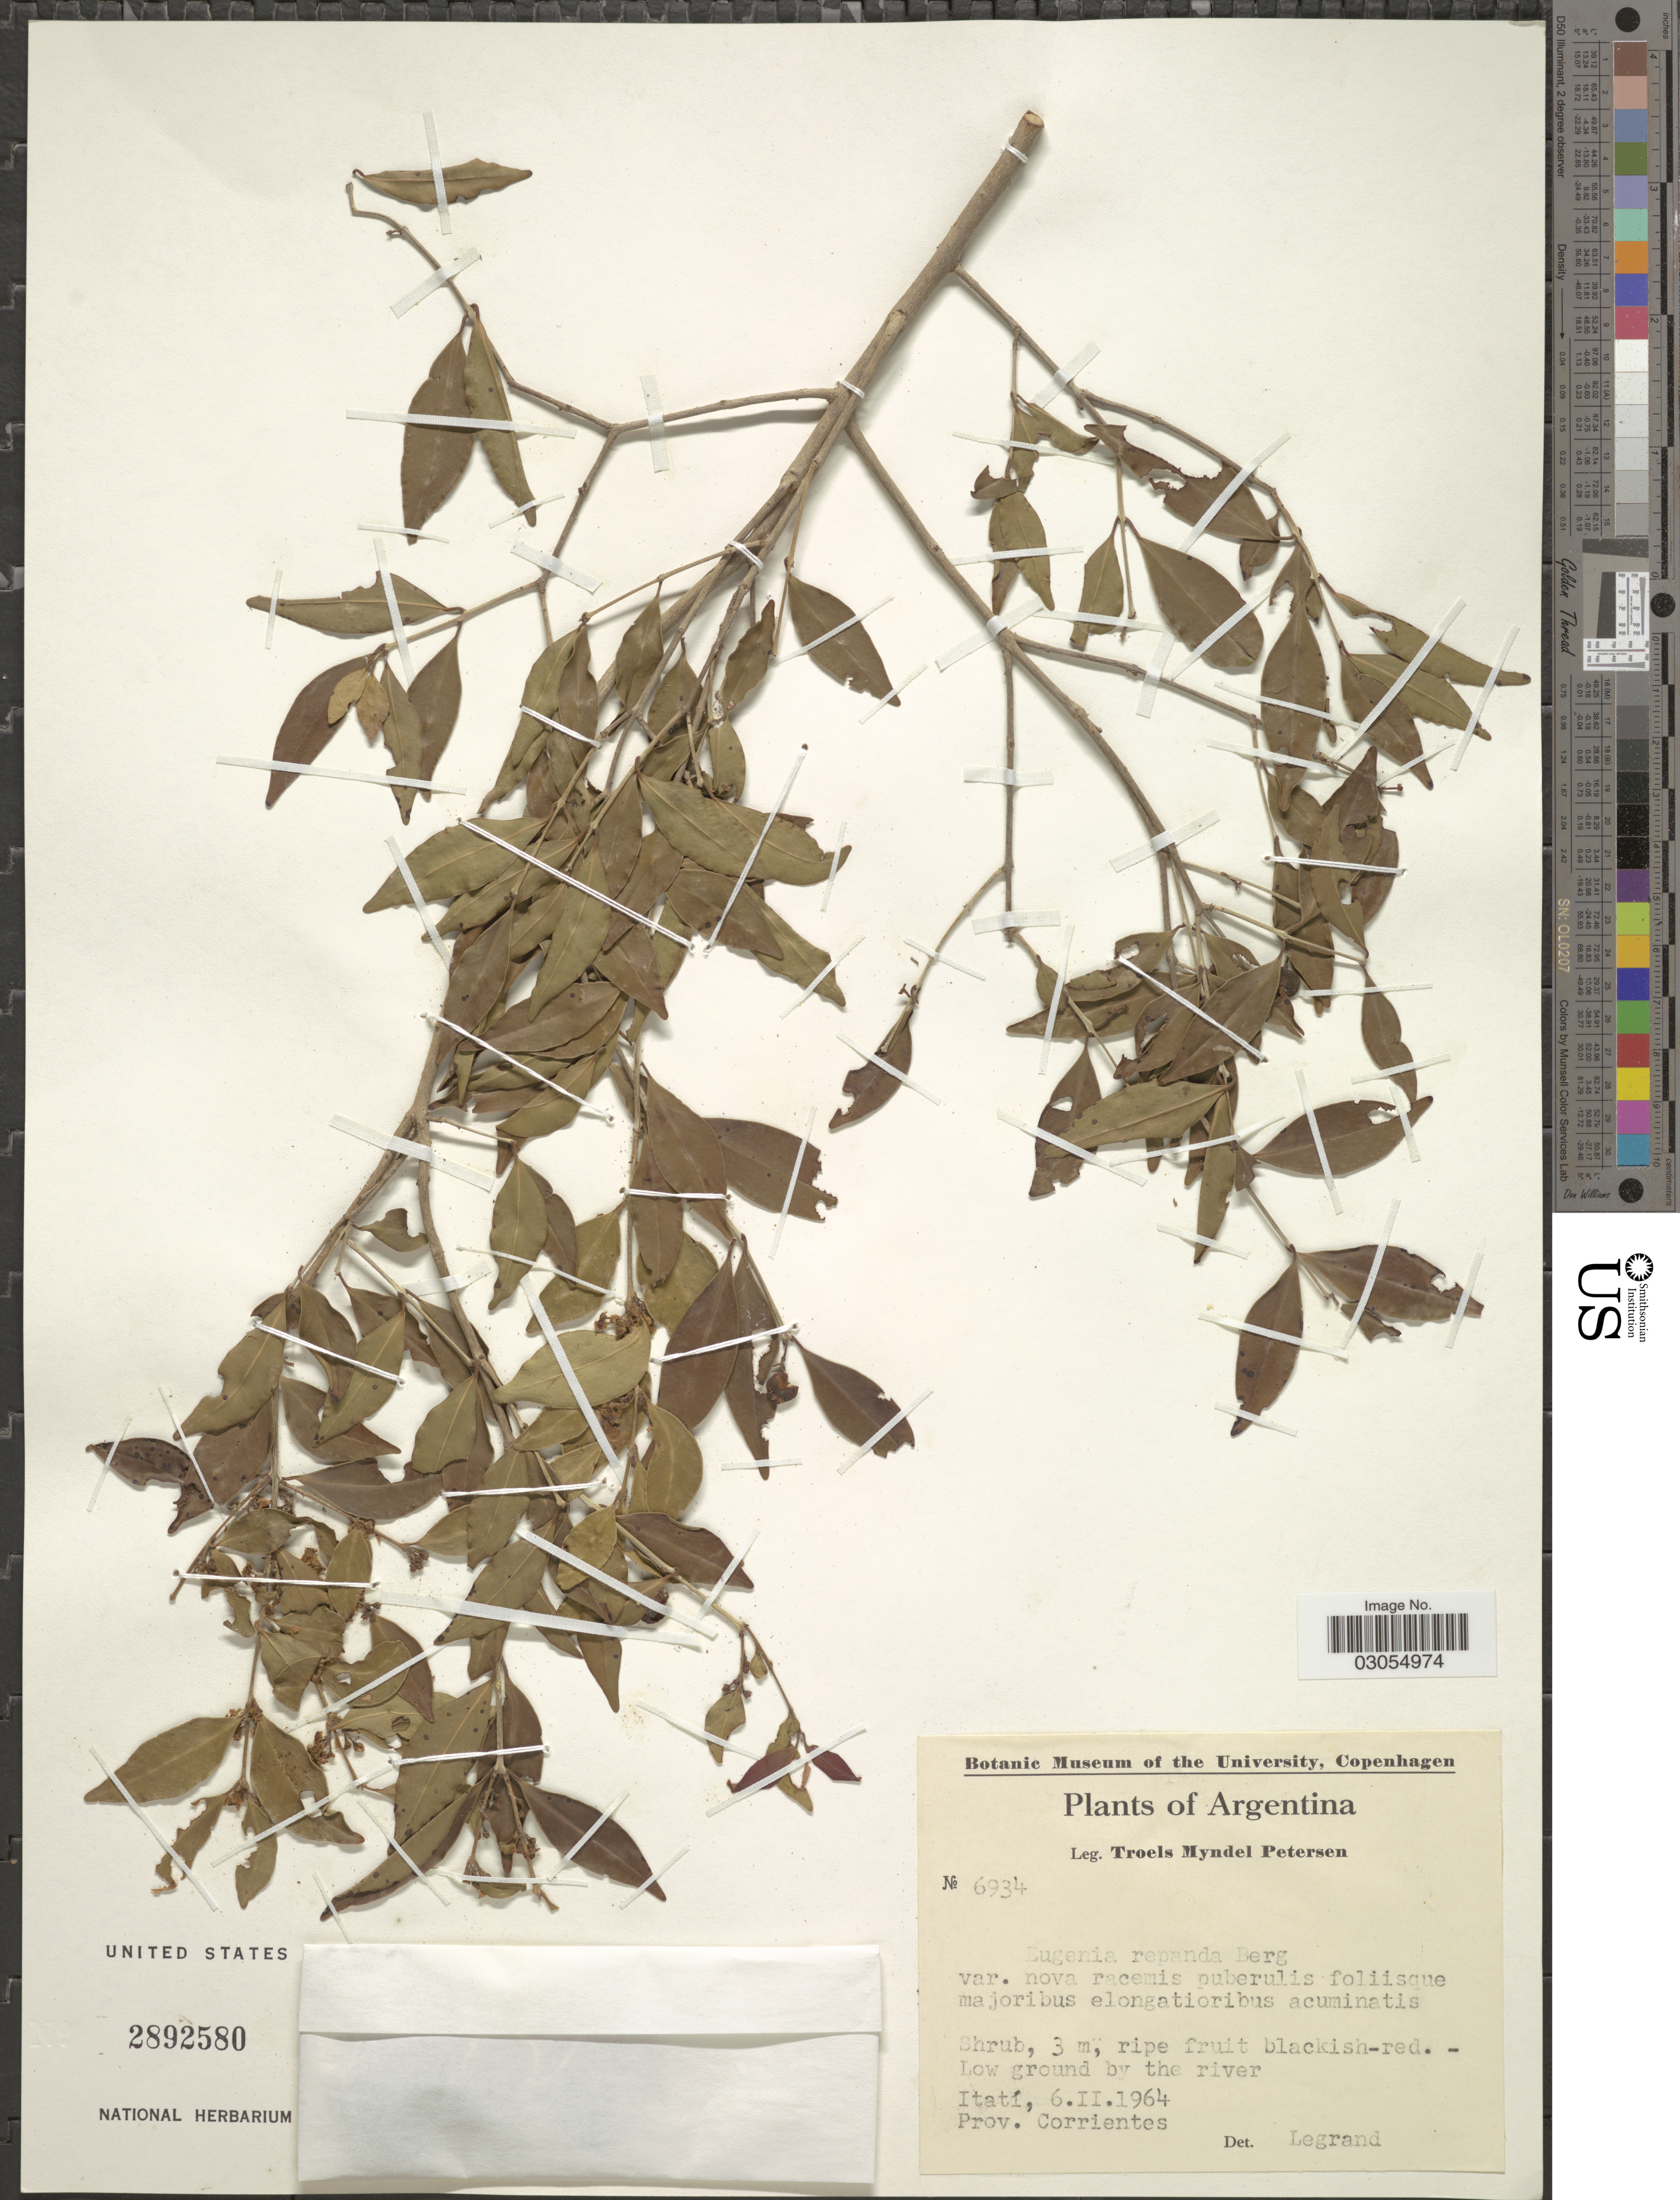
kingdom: Plantae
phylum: Tracheophyta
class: Magnoliopsida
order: Myrtales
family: Myrtaceae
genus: Eugenia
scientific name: Eugenia repanda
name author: O. Berg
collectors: T. Pederson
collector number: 6934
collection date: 1964-02-06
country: Argentina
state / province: Corrientes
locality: Itatí.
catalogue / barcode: US 2892580